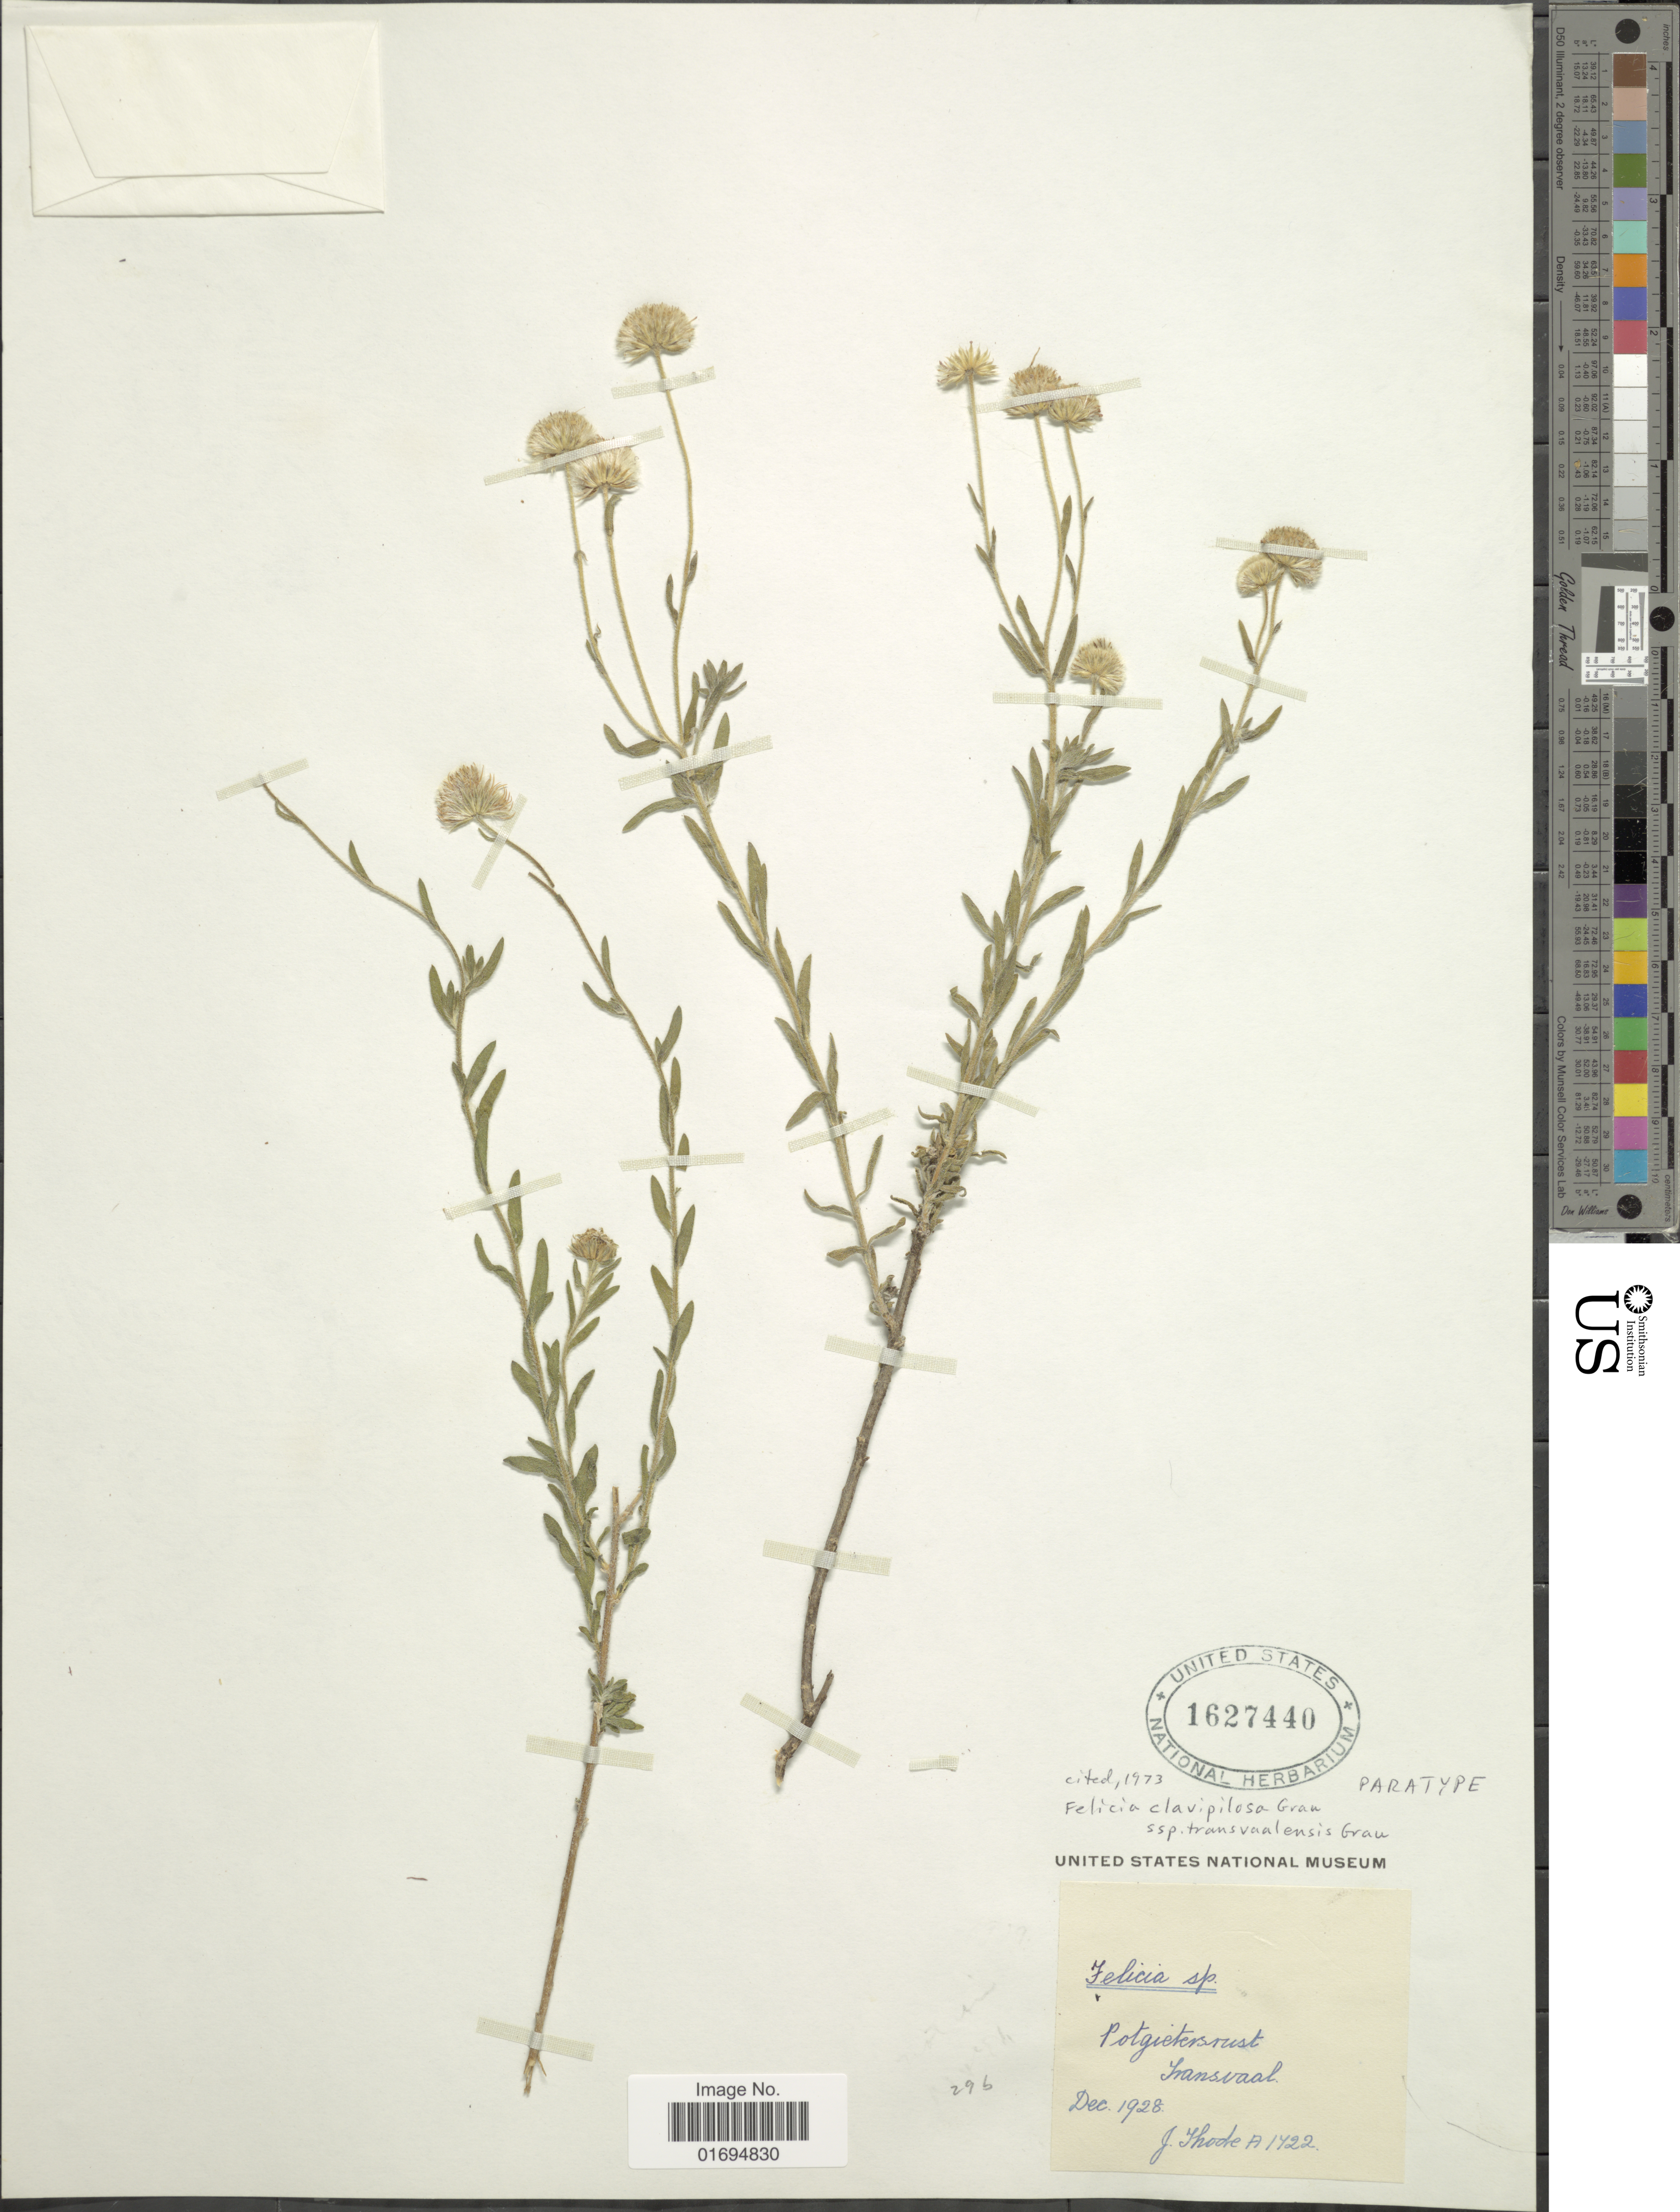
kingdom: Plantae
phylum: Tracheophyta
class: Magnoliopsida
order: Asterales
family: Asteraceae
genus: Felicia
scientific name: Felicia clavipilosa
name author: Grau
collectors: J. Thode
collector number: A1722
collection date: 1928-12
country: South Africa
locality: Transvaal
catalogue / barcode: US 1627440